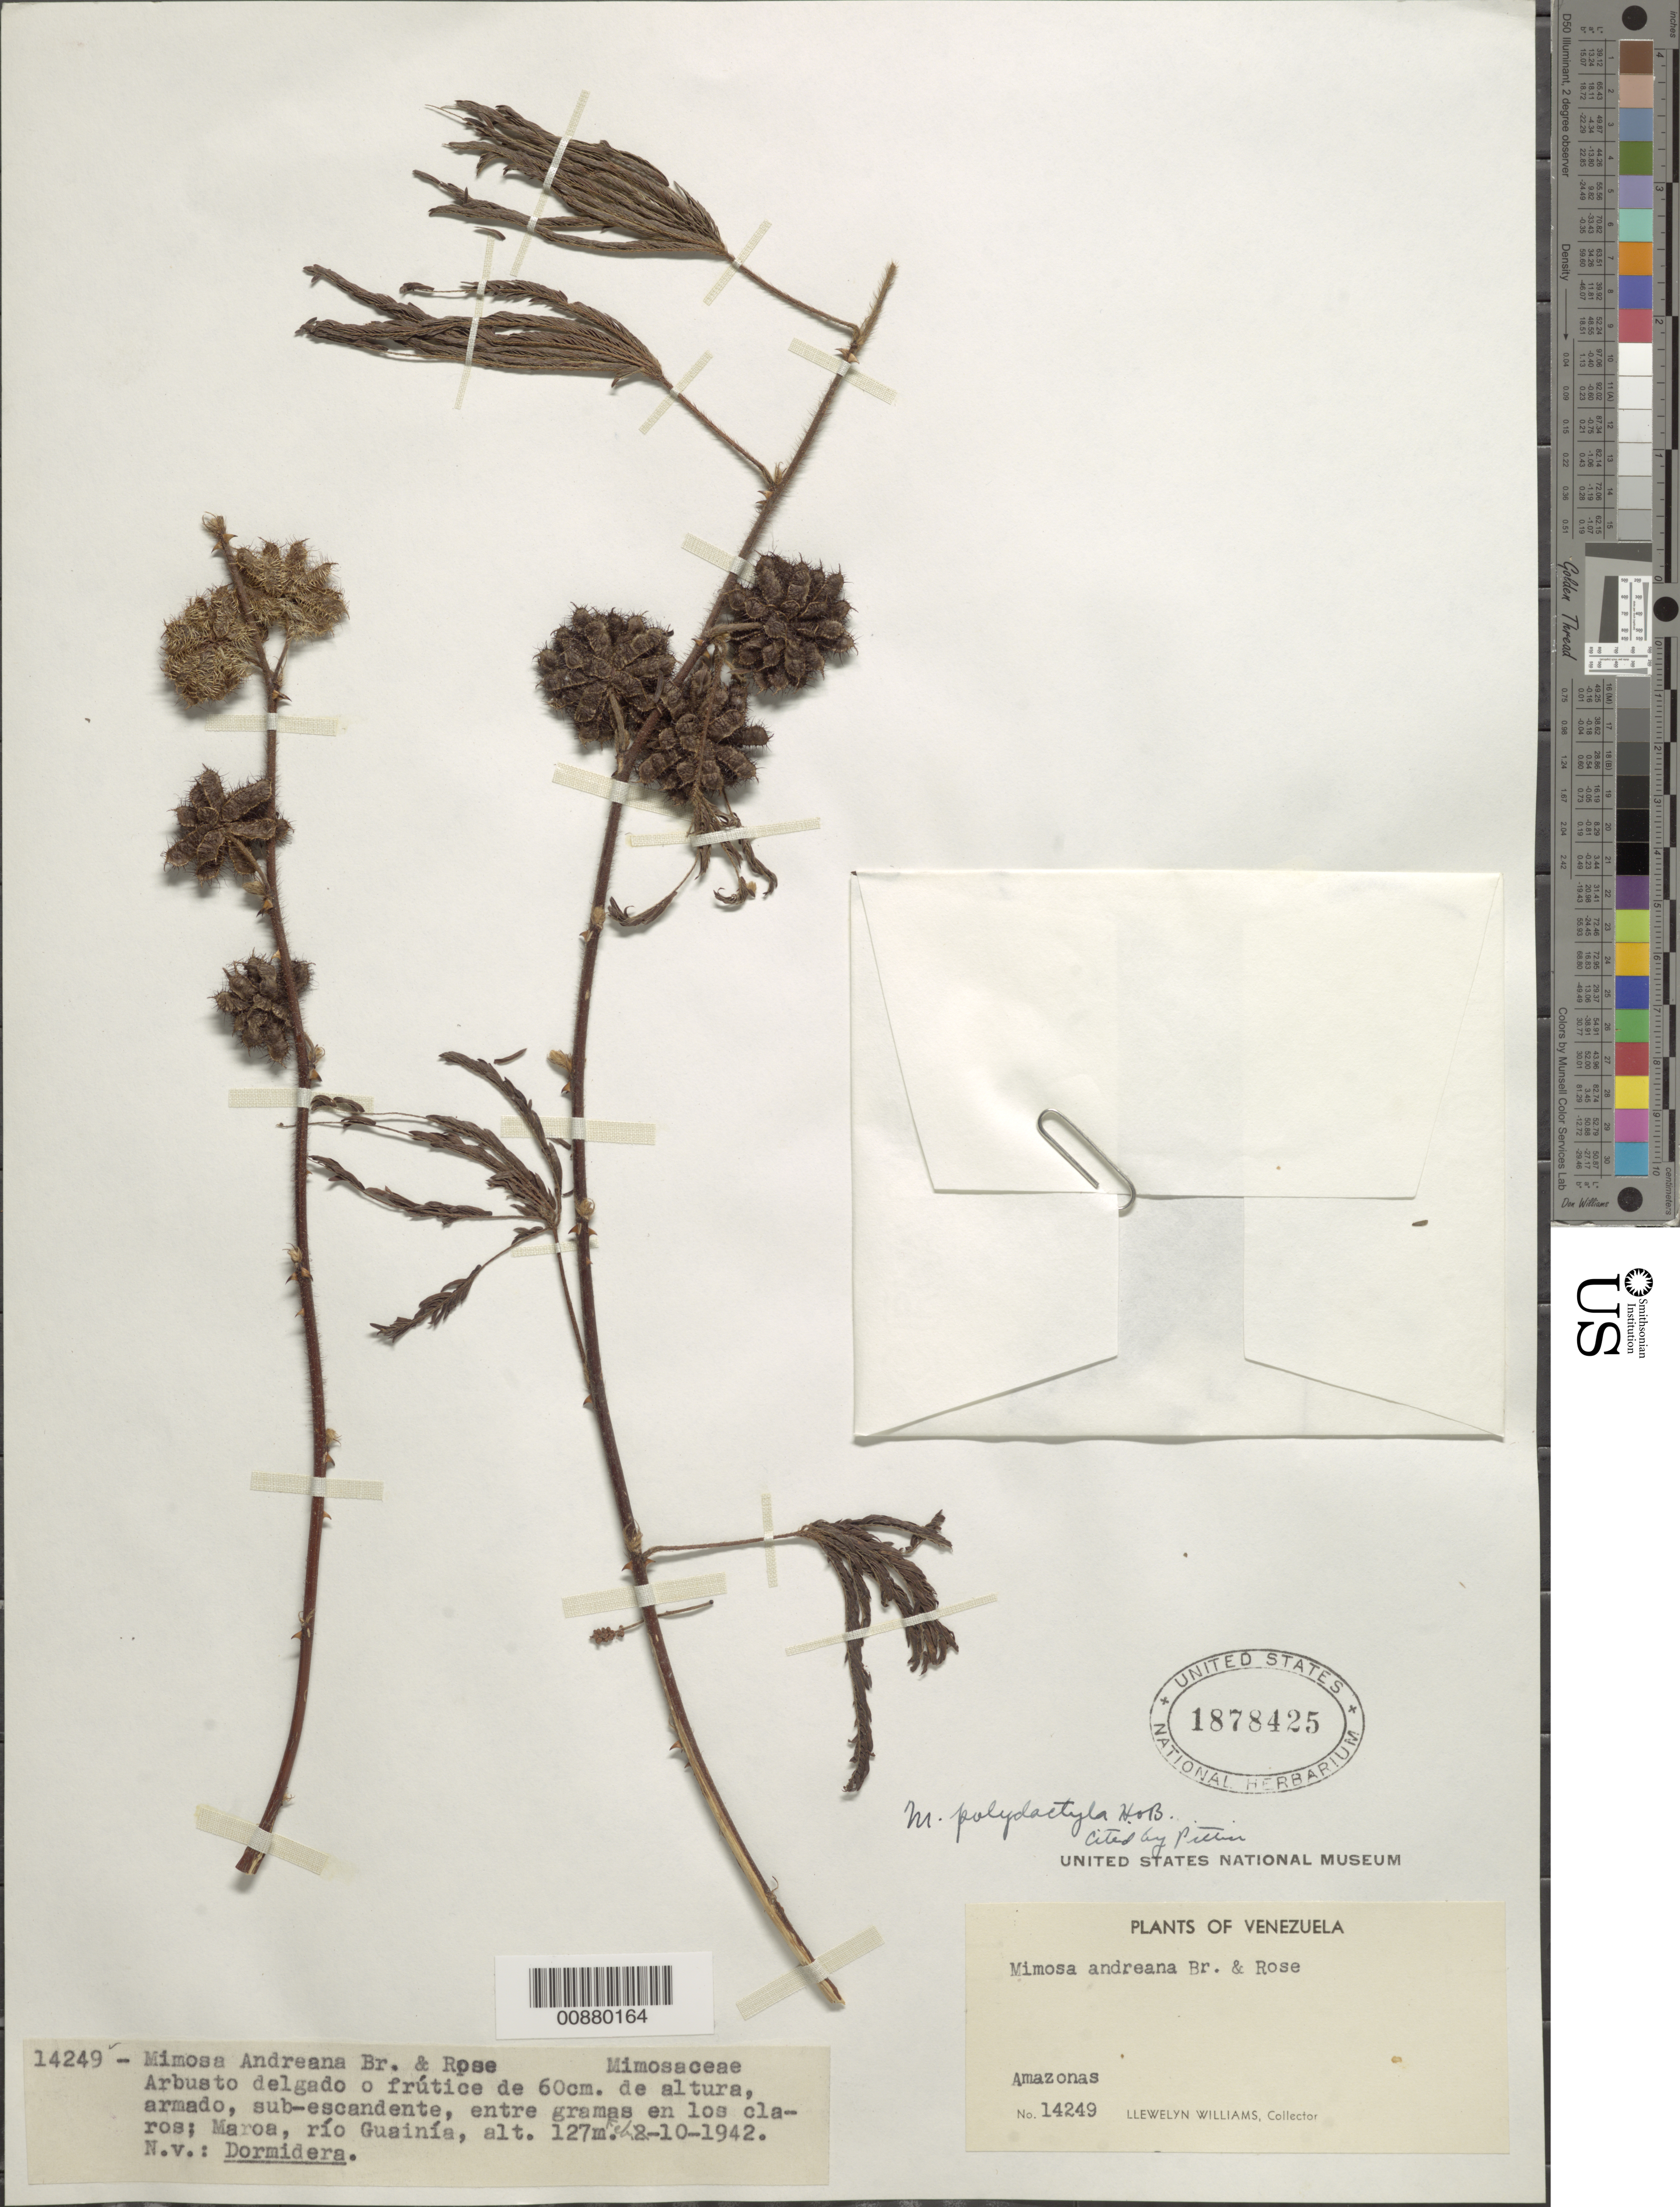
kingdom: Plantae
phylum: Tracheophyta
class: Magnoliopsida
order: Fabales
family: Fabaceae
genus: Mimosa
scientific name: Mimosa polydactyla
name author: Humb. & Bonpl. ex Willd.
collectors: Ll. Williams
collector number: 14249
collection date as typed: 10-Feb-42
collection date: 1942-02-10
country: Venezuela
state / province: Amazonas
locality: Maroa, Río Guainía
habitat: Entre gramas en los claros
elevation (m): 127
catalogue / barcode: US 1878425